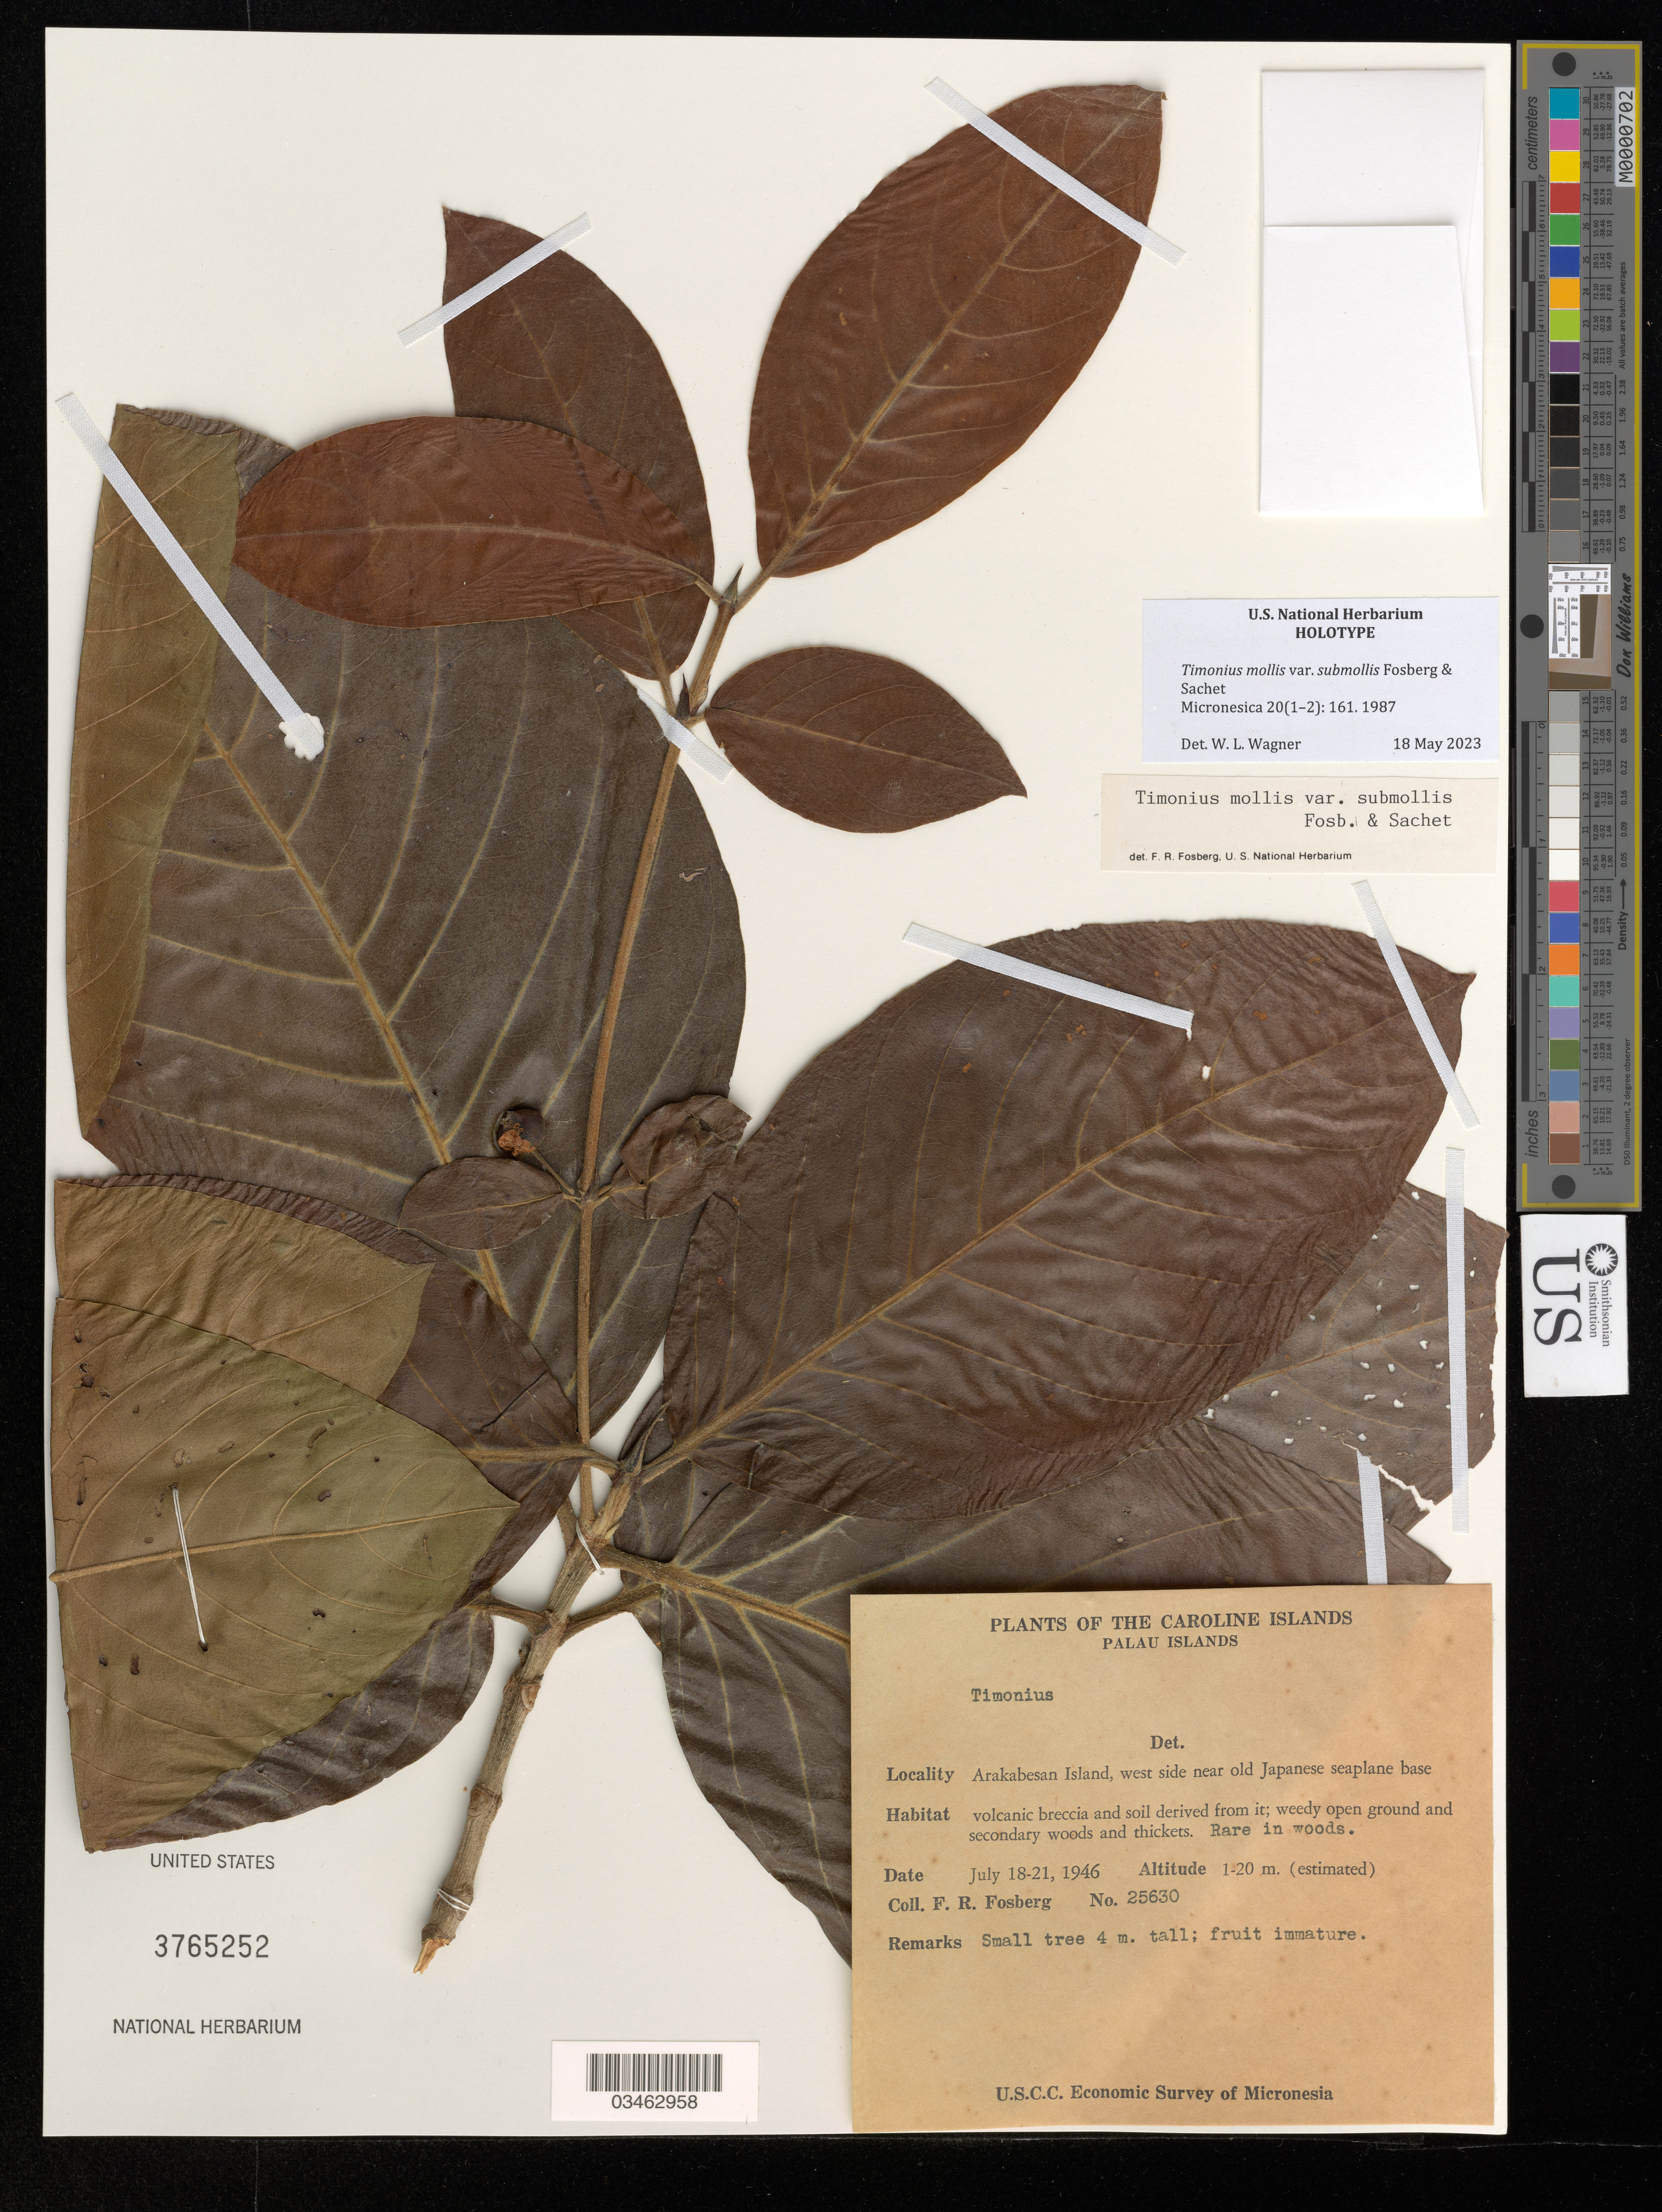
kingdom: Plantae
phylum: Tracheophyta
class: Magnoliopsida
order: Gentianales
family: Rubiaceae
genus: Timonius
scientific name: Timonius mollis var. submollis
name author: Fosberg & Sachet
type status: Holotype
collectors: F. R. Fosberg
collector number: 25630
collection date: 1946-07-18/1946-07-21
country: Palau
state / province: Koror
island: Ngerekebesang [Arakabesan]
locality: Caroline Islands. Palau Islands. Arakabesan Island, west side near old Japanese seaplane base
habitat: volcanic breccia and soil derived from it; weedy open ground and secondary woods and thickets. Rare in woods.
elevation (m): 1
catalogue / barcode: US 3765252